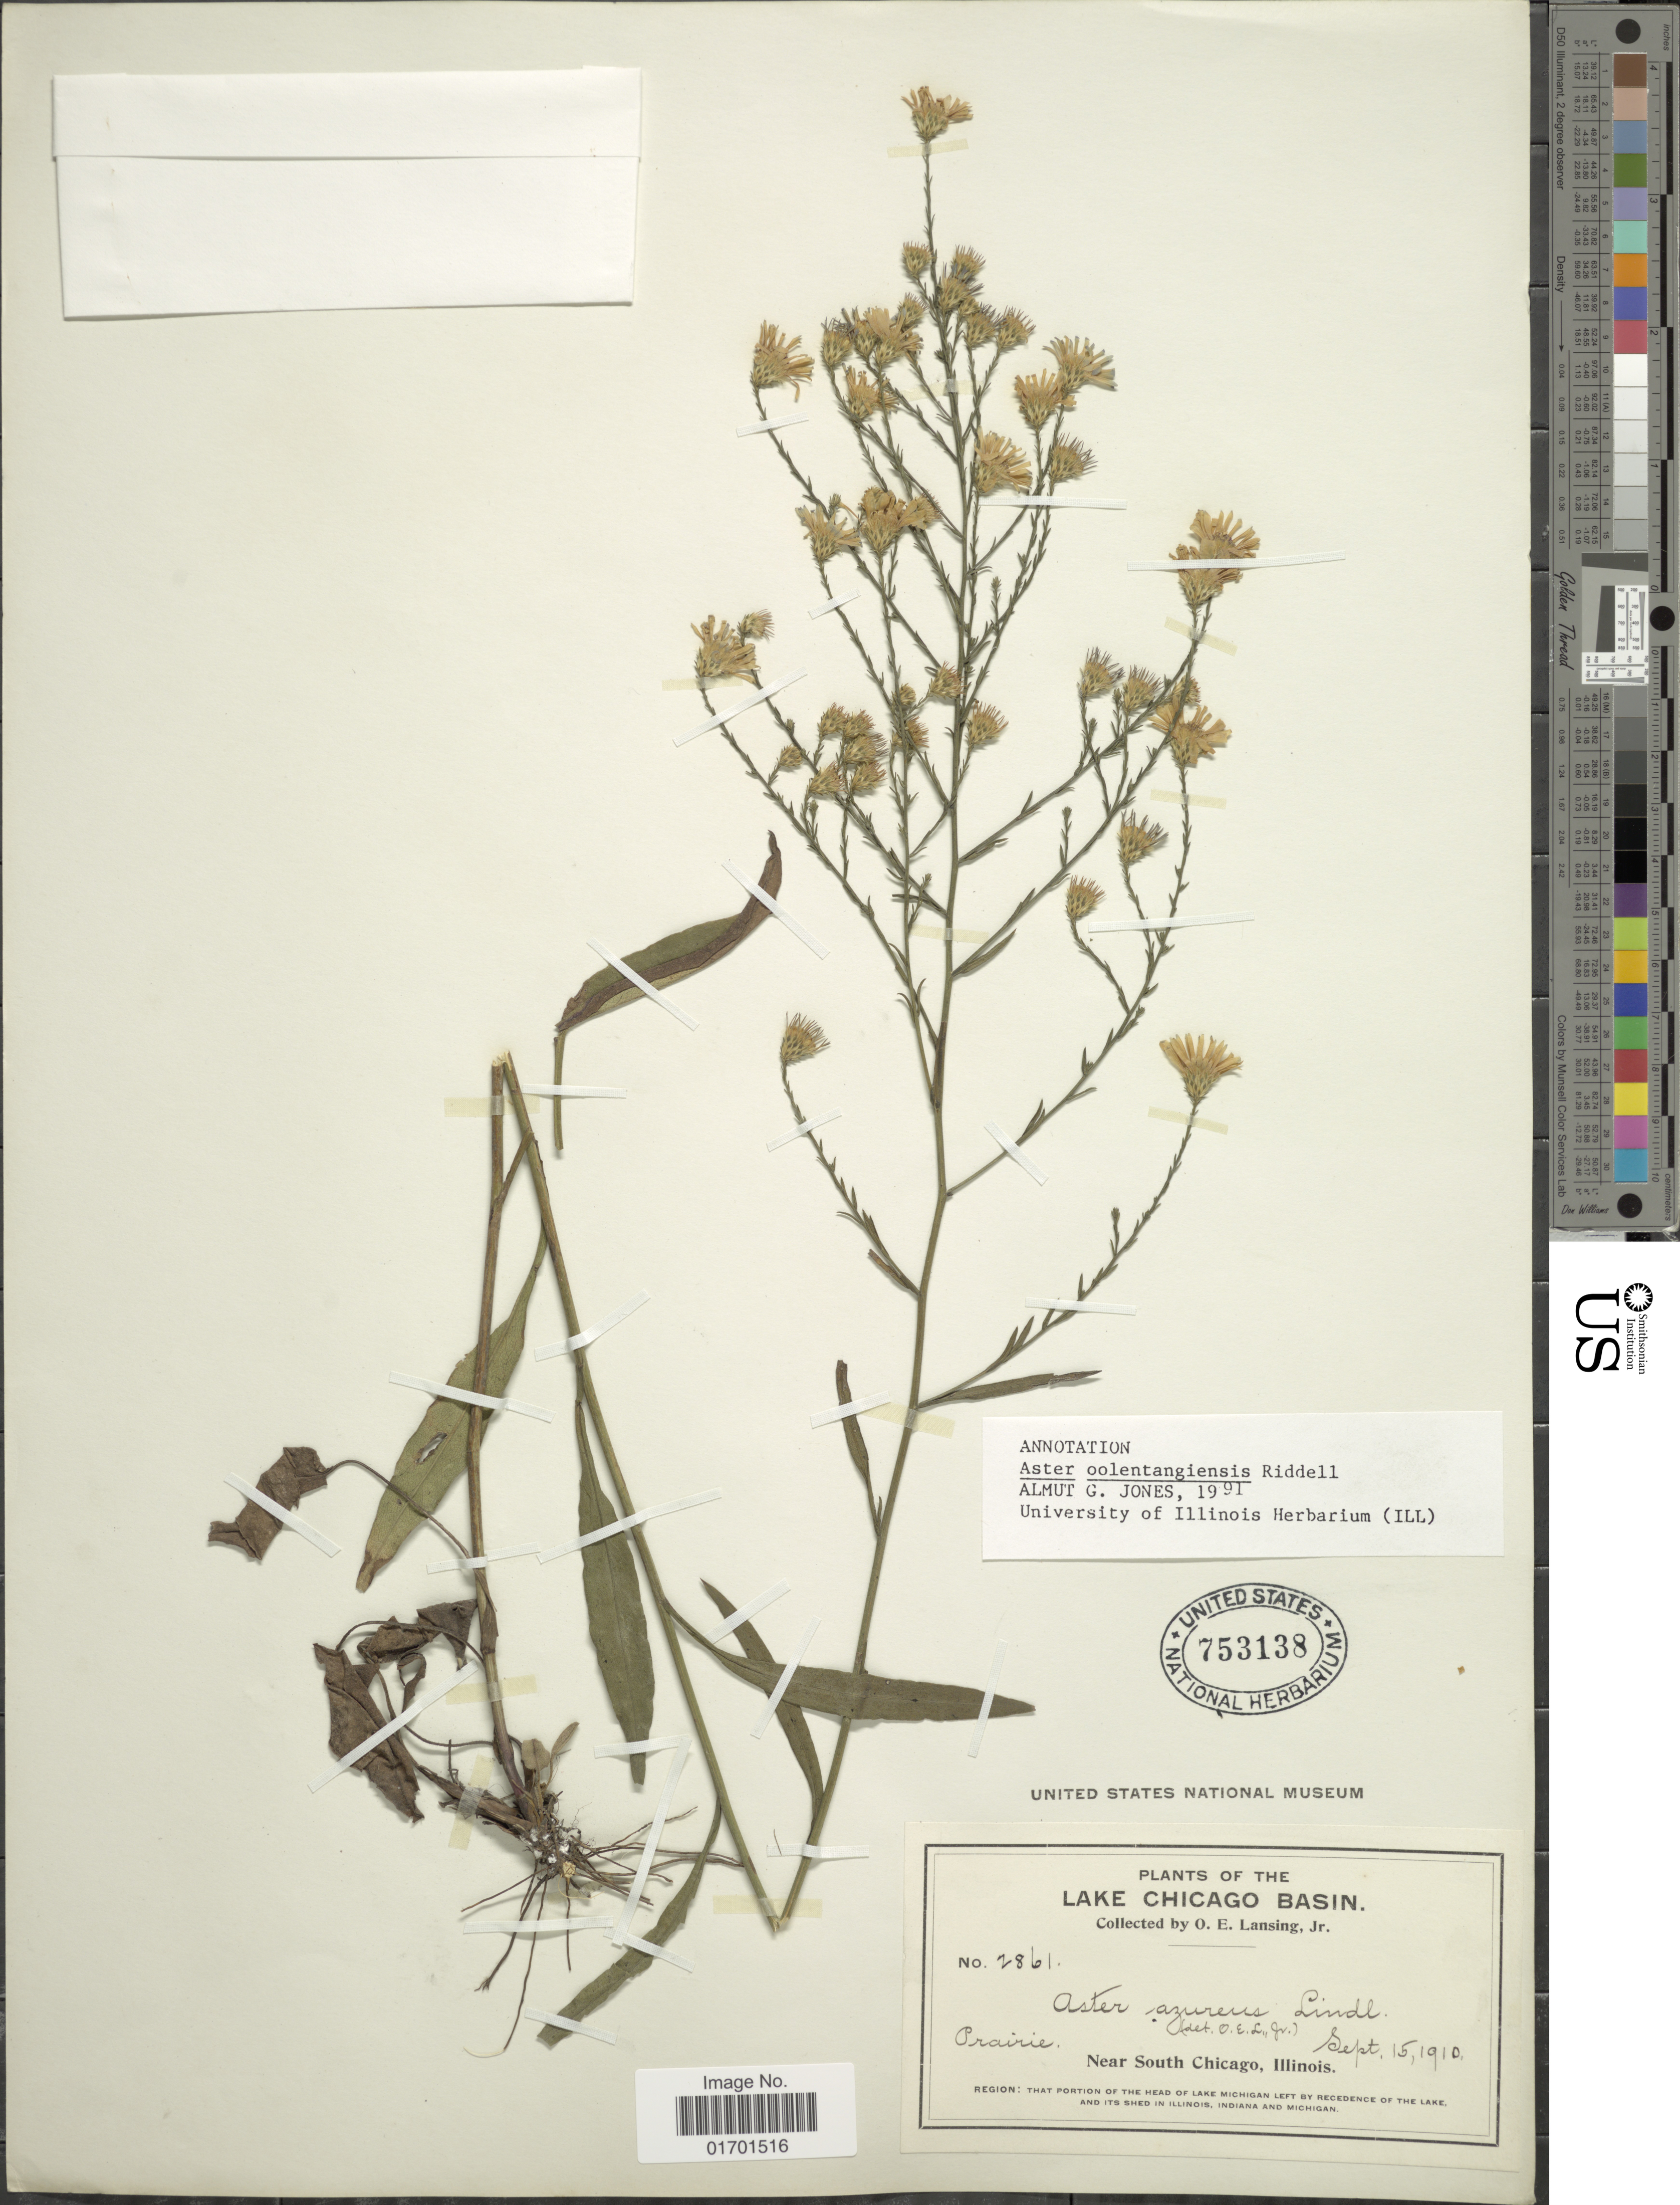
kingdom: Plantae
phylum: Tracheophyta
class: Magnoliopsida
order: Asterales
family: Asteraceae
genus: Symphyotrichum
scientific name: Symphyotrichum oolentangiense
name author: (Riddell) G.L. Nesom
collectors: O. Lansing Jr.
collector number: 2861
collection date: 1910-09-15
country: United States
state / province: Illinois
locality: Lake Chicago Basin, Near South Chicago, Region: That Portion of The Head Michigan Left by Recedence of The Lake, and Its Shed in Illinois, Indiana and Michigan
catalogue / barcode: US 753138